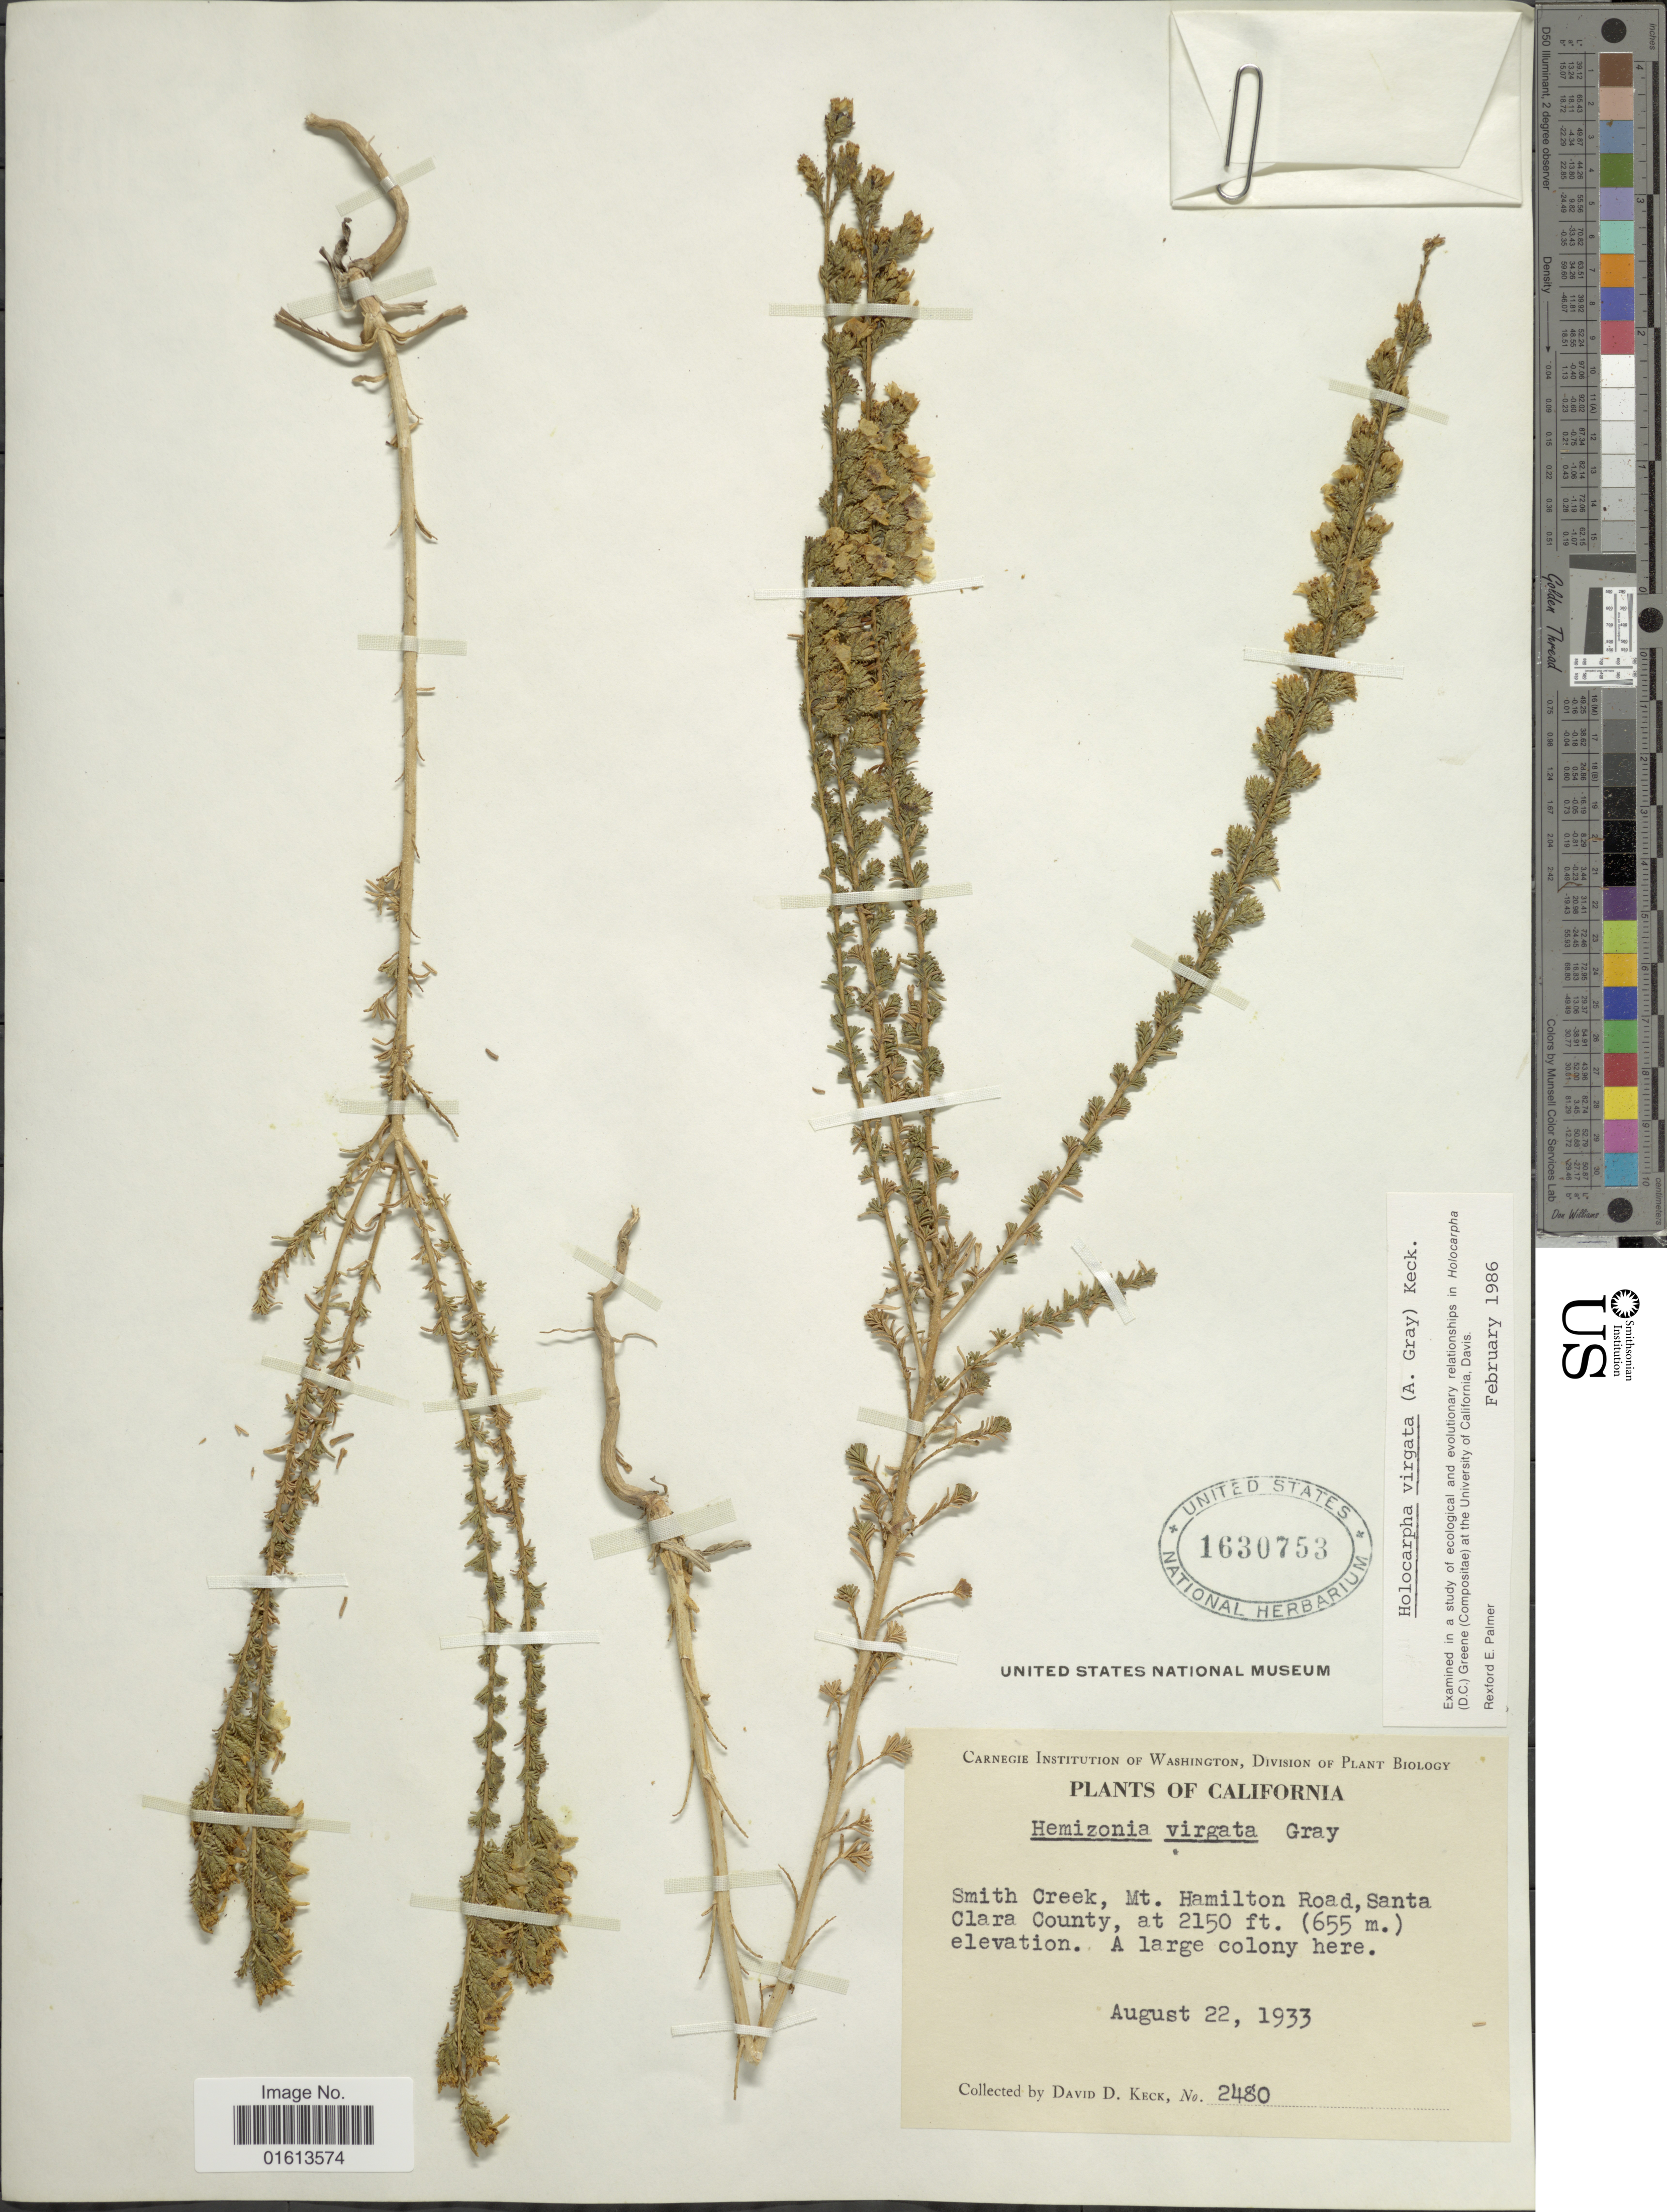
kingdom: Plantae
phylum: Tracheophyta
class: Magnoliopsida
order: Asterales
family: Asteraceae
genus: Holocarpha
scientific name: Holocarpha virgata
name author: (A. Gray) D.D. Keck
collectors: D. D. Keck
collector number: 2480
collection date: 1933-08-22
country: United States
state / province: California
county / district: Santa Clara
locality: California.. Smith Creek, Mt. Hamilton Road, Santa Clara County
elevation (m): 655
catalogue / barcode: US 1630753